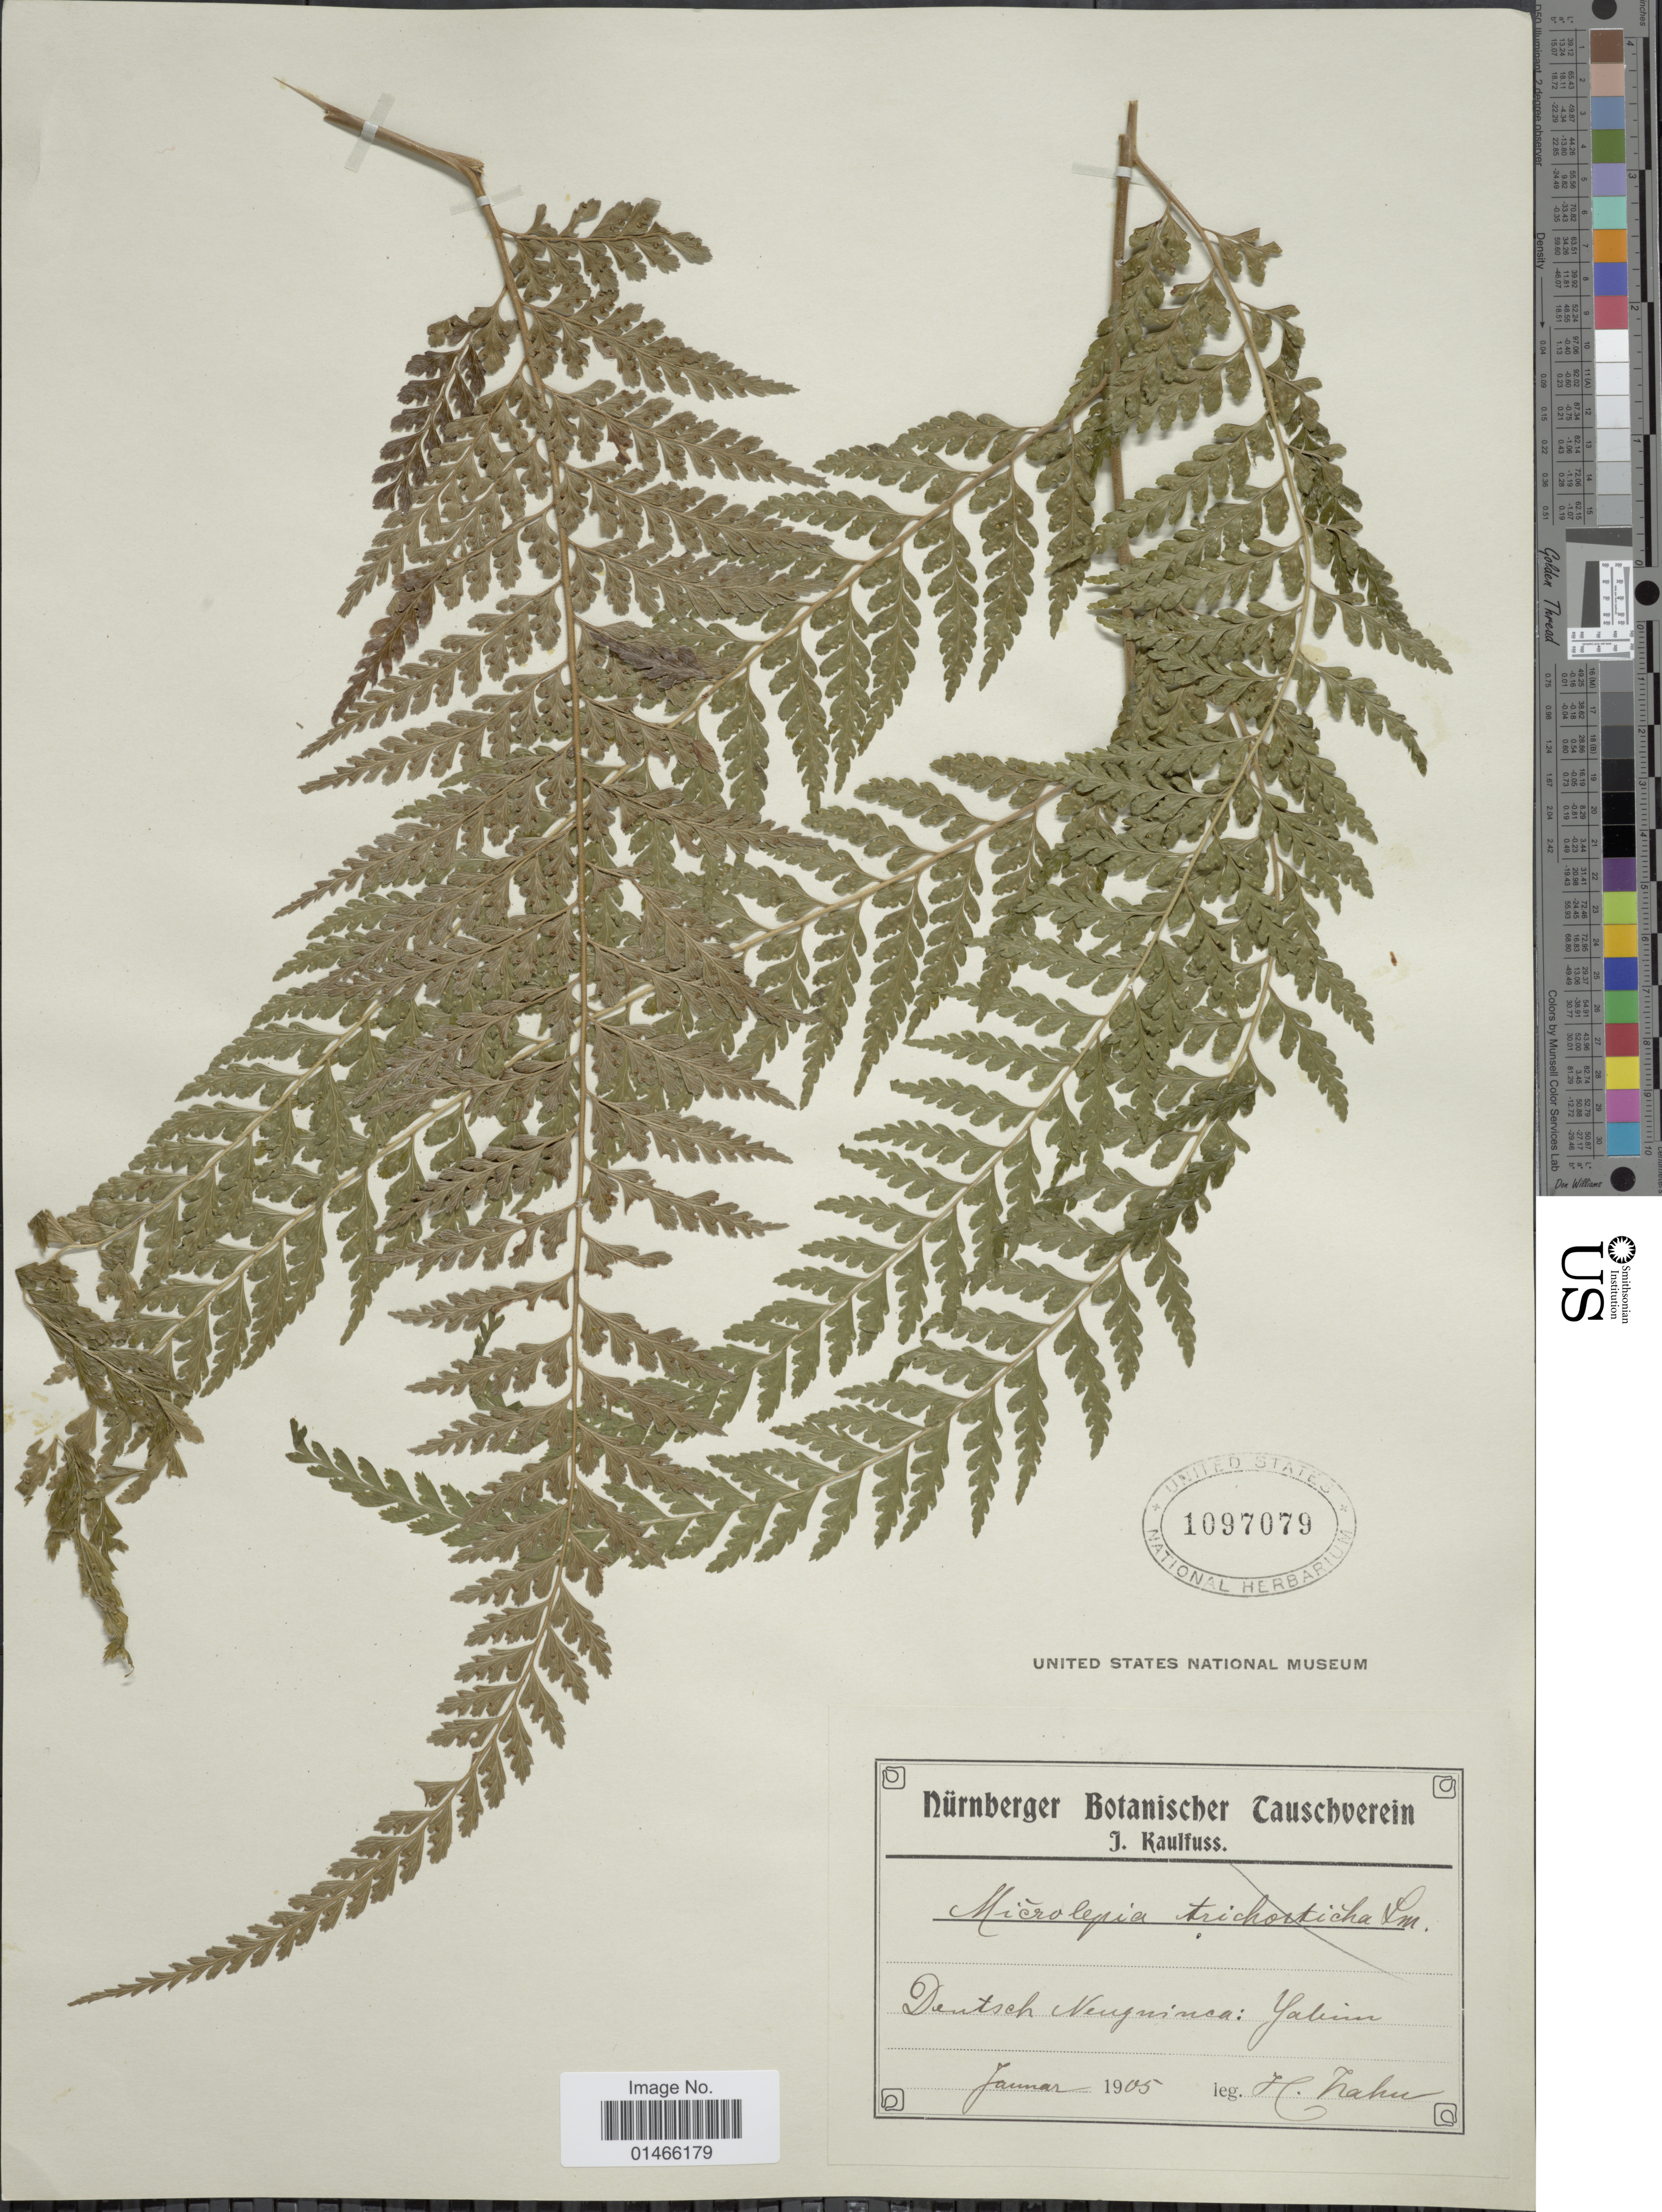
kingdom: Plantae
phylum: Tracheophyta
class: Polypodiopsida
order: Polypodiales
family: Dennstaedtiaceae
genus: Microlepia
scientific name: Microlepia sp.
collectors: H. Hahn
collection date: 1905-01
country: Indonesia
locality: Deutsch Neuguinea: Yakim. [interpreted]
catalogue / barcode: US 1097079